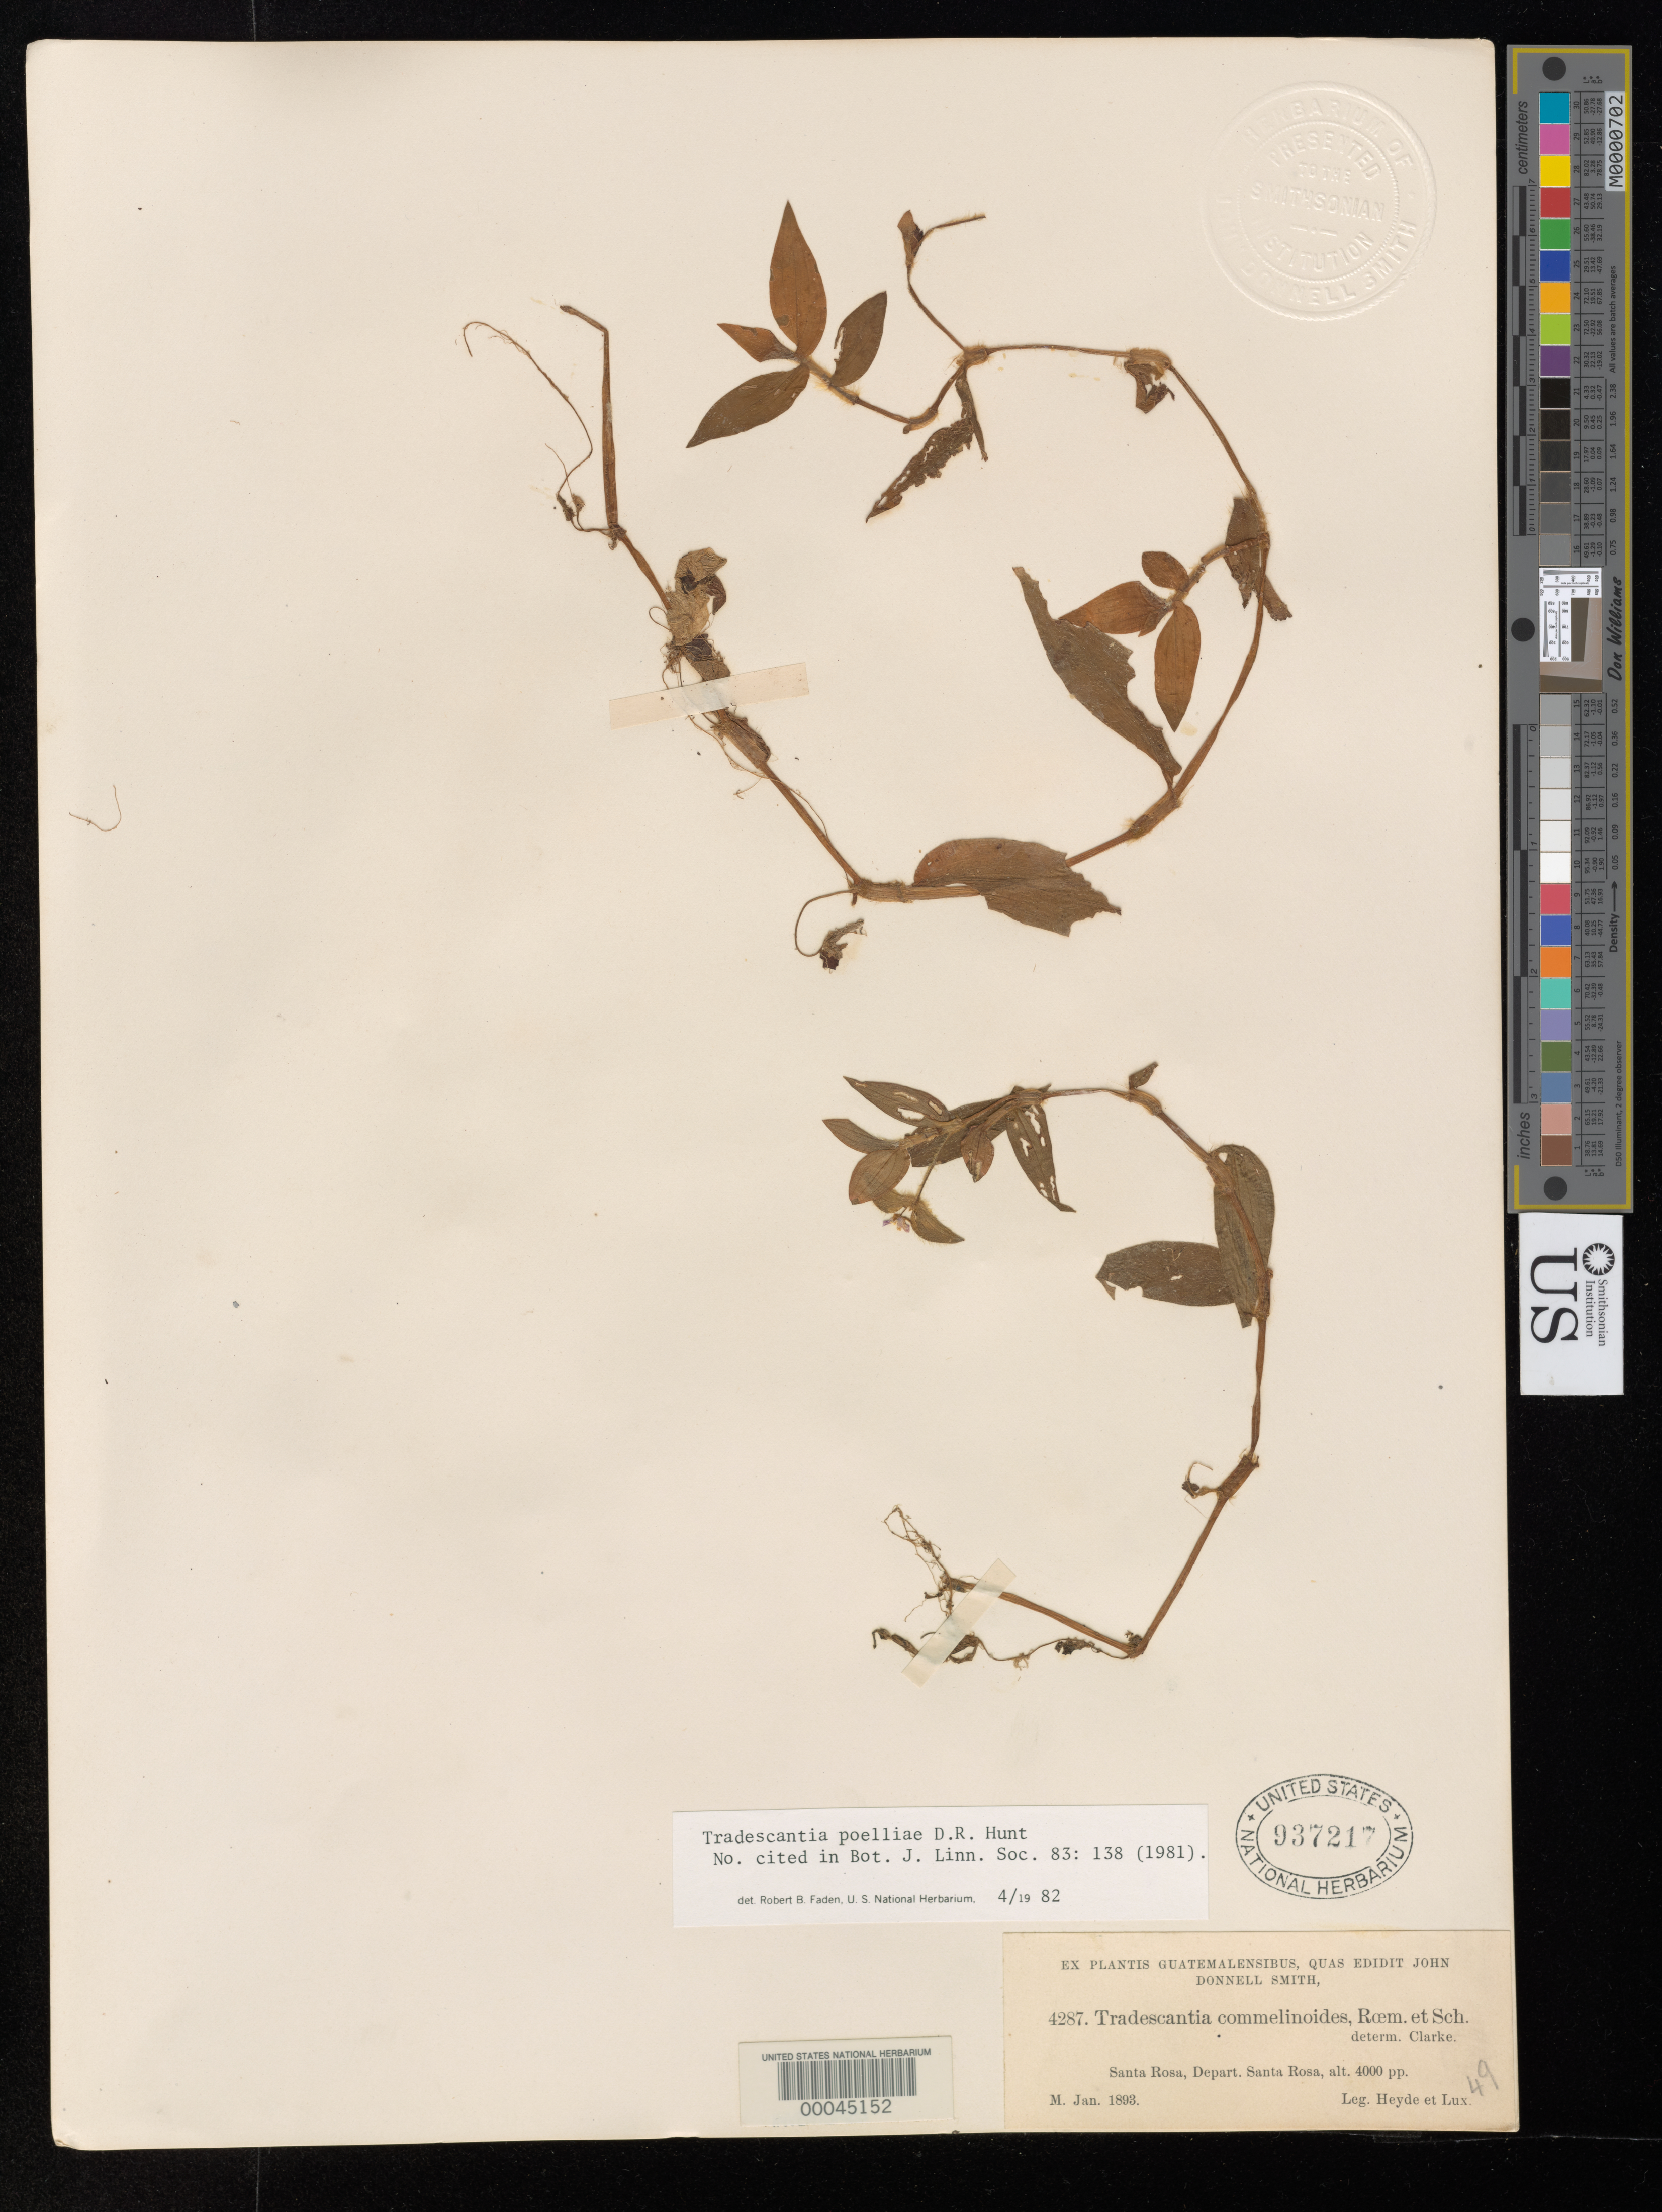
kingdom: Plantae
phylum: Tracheophyta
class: Liliopsida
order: Commelinales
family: Commelinaceae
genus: Tradescantia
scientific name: Tradescantia poelliae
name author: D.R. Hunt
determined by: Faden, Robert B., (US), Smithsonian Institution - National Museum of Natural History (UNITED STATES)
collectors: E. T. Heyde & E. Lux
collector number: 4287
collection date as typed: Jan 1893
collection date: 1893-01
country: Guatemala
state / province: Santa Rosa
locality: Santa Rosa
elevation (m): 1220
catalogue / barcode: US 937217